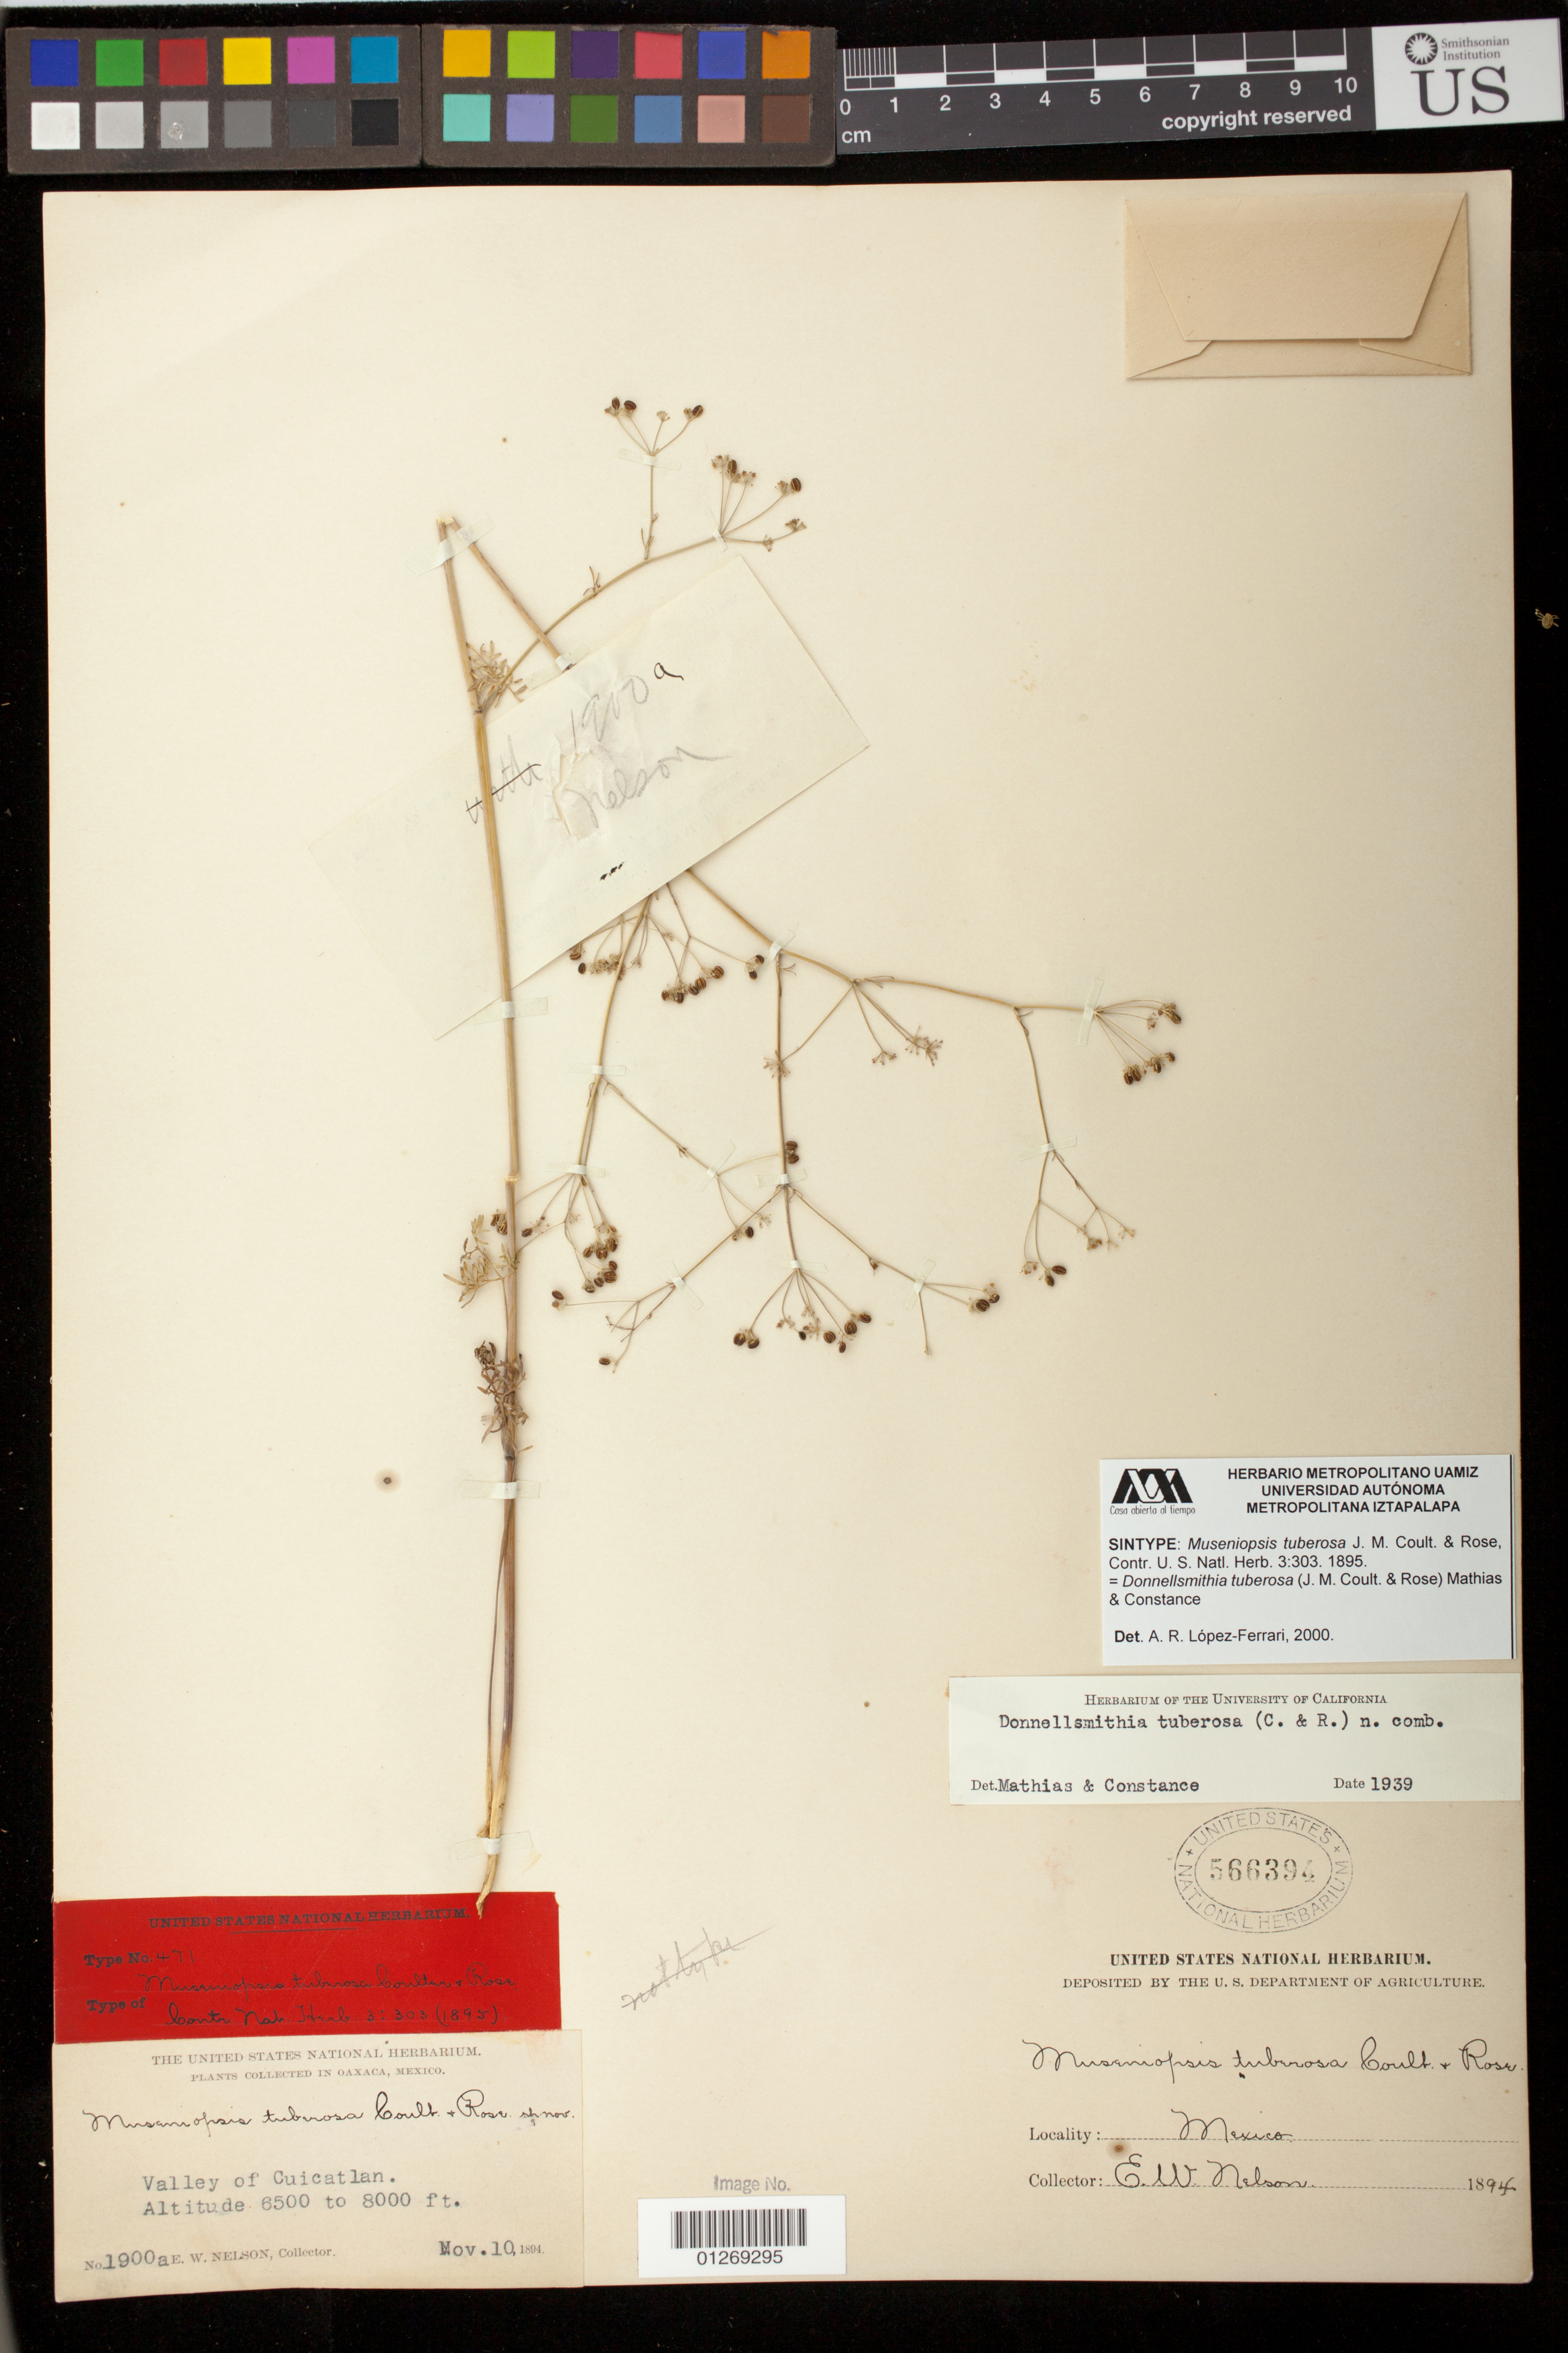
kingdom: Plantae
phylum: Tracheophyta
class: Magnoliopsida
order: Apiales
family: Apiaceae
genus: Museniopsis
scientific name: Museniopsis tuberosa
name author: J.M. Coult. & Rose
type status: Syntype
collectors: E. W. Nelson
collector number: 1900a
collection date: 1894-11-10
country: Mexico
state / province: Oaxaca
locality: Valley of Cuicatlan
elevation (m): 1981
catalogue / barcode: US 566394